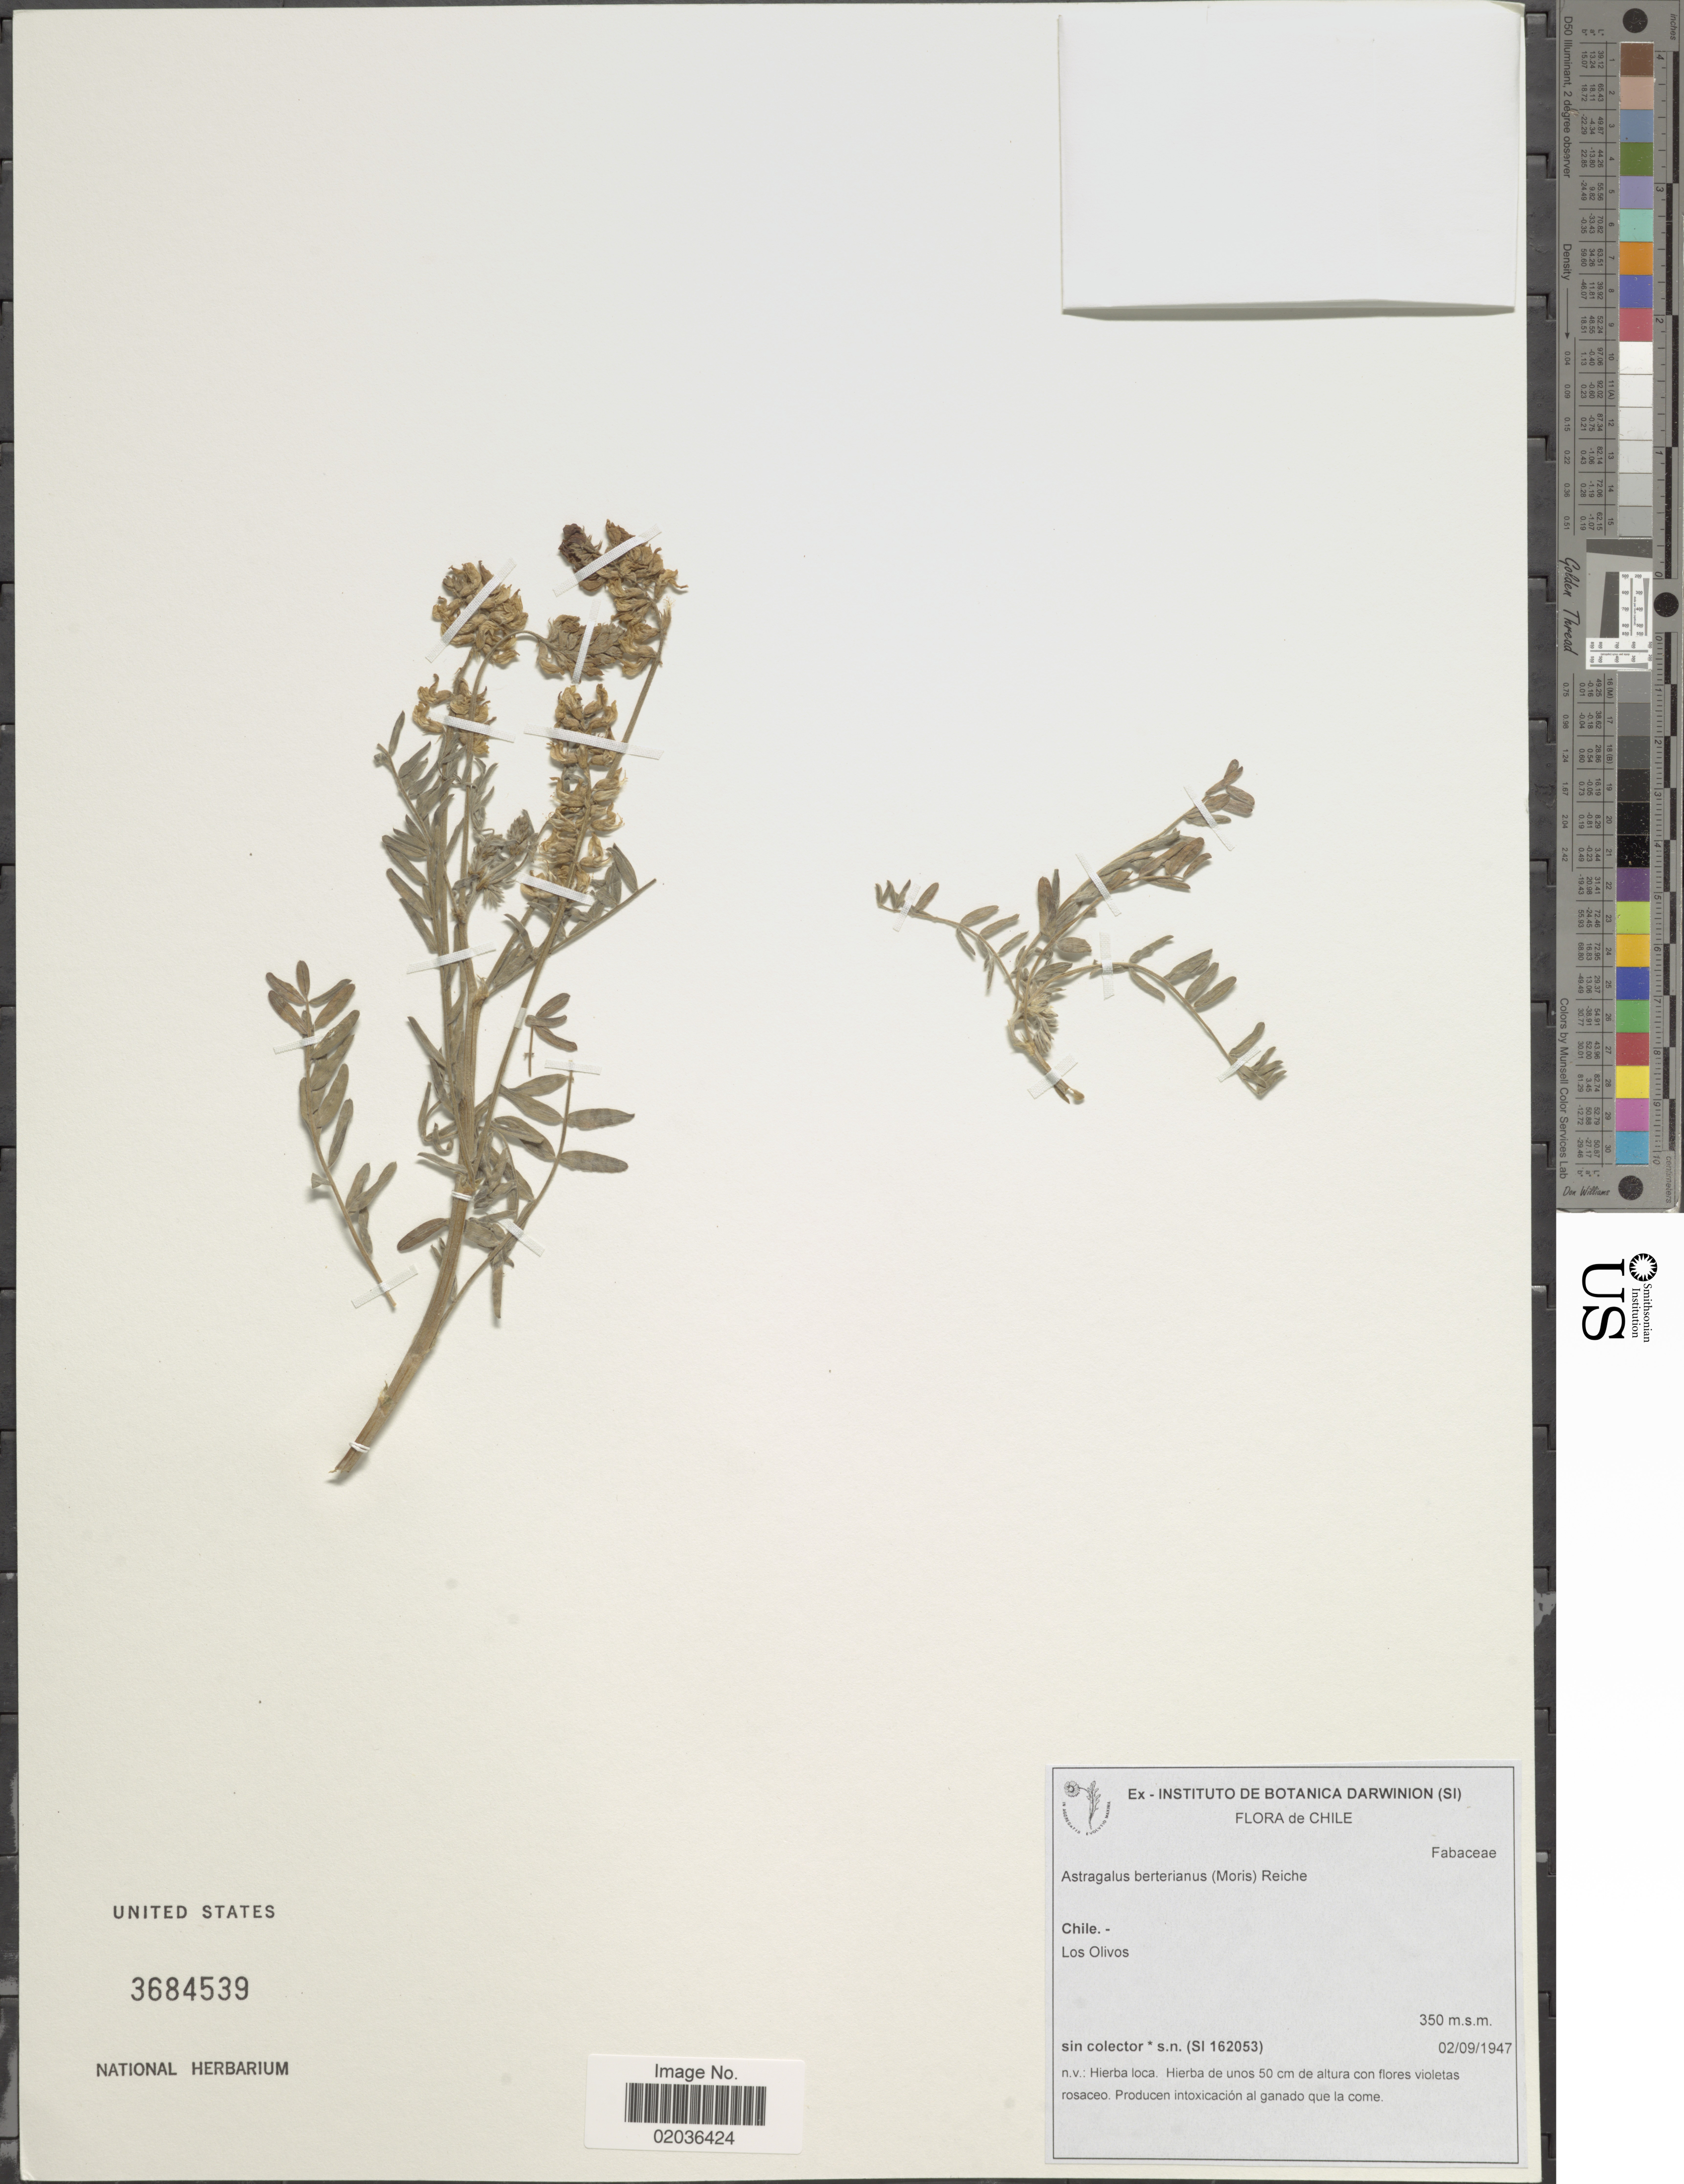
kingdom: Plantae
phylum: Tracheophyta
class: Magnoliopsida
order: Fabales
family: Fabaceae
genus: Astragalus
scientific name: Astragalus berterianus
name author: (Moris) Reiche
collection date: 1947-09-02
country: Chile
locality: Los Olivos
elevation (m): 350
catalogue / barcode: US 3684539